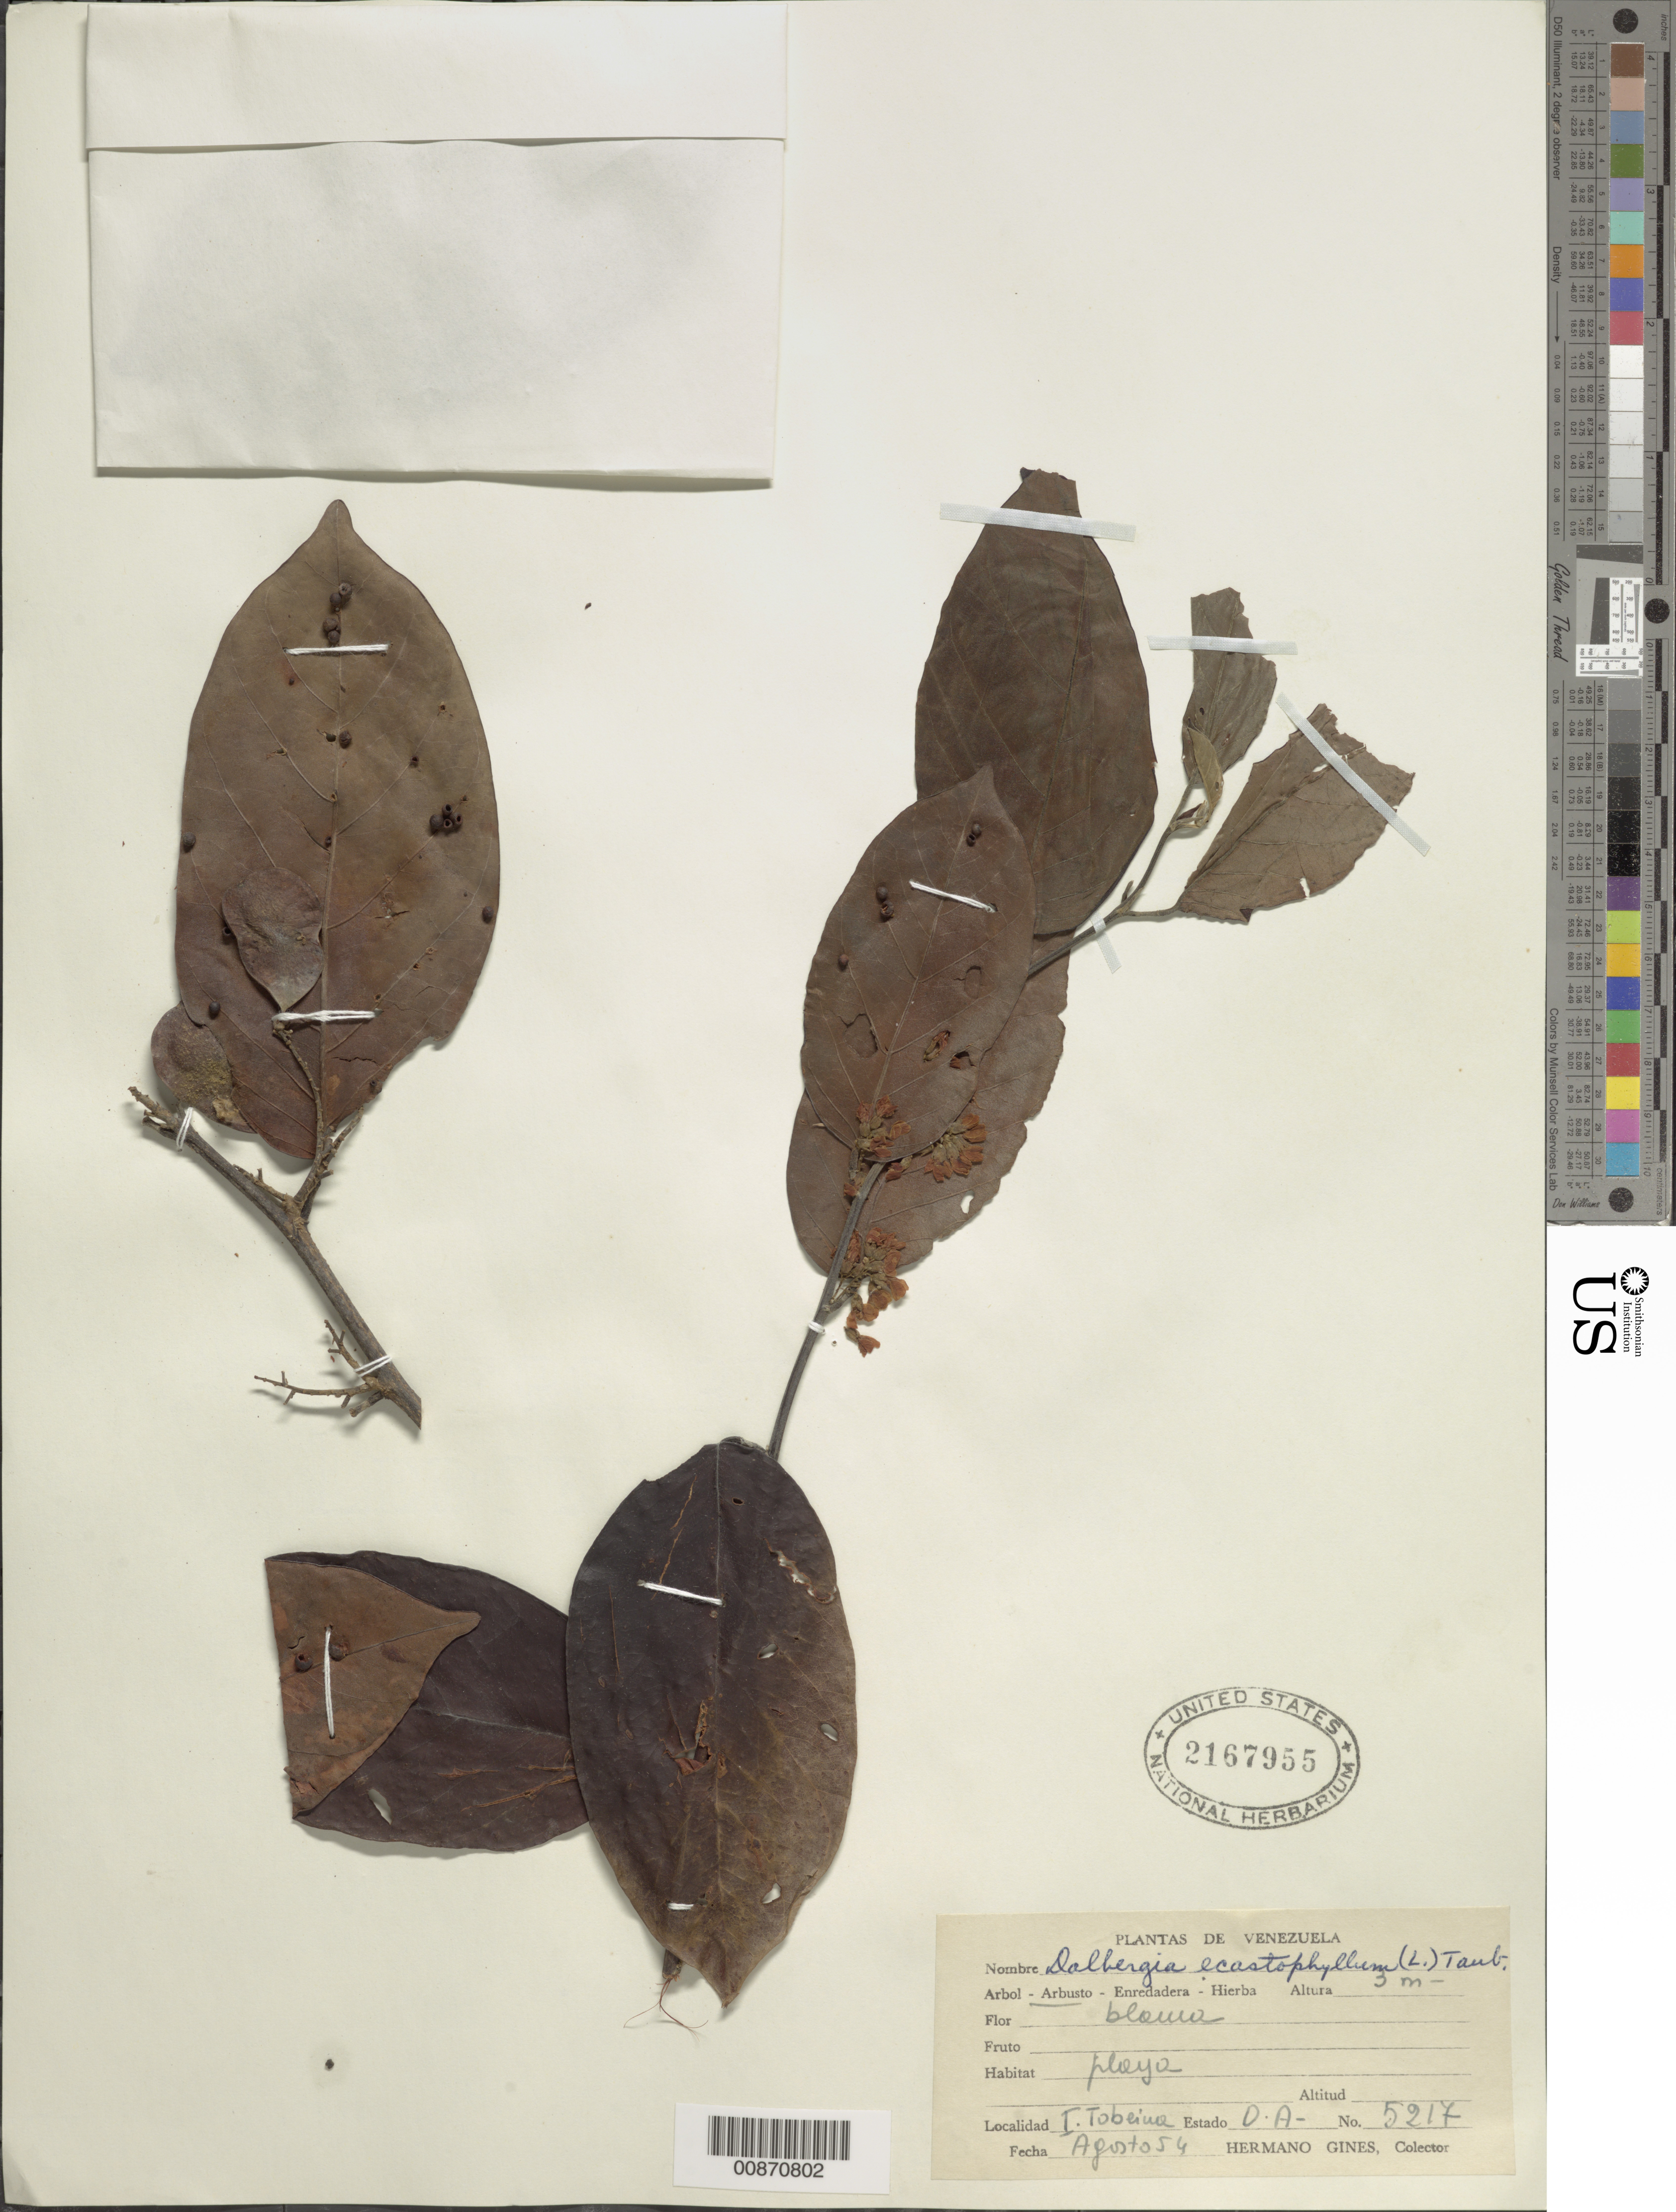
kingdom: Plantae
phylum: Tracheophyta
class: Magnoliopsida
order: Fabales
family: Fabaceae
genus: Dalbergia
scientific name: Dalbergia ecastaphyllum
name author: (L.) Taub.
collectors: H. Gines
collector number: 5217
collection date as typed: Aug-54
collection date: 1954-08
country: Venezuela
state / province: Delta Amacuro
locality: Tobeina Isla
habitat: Playa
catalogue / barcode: US 2167955